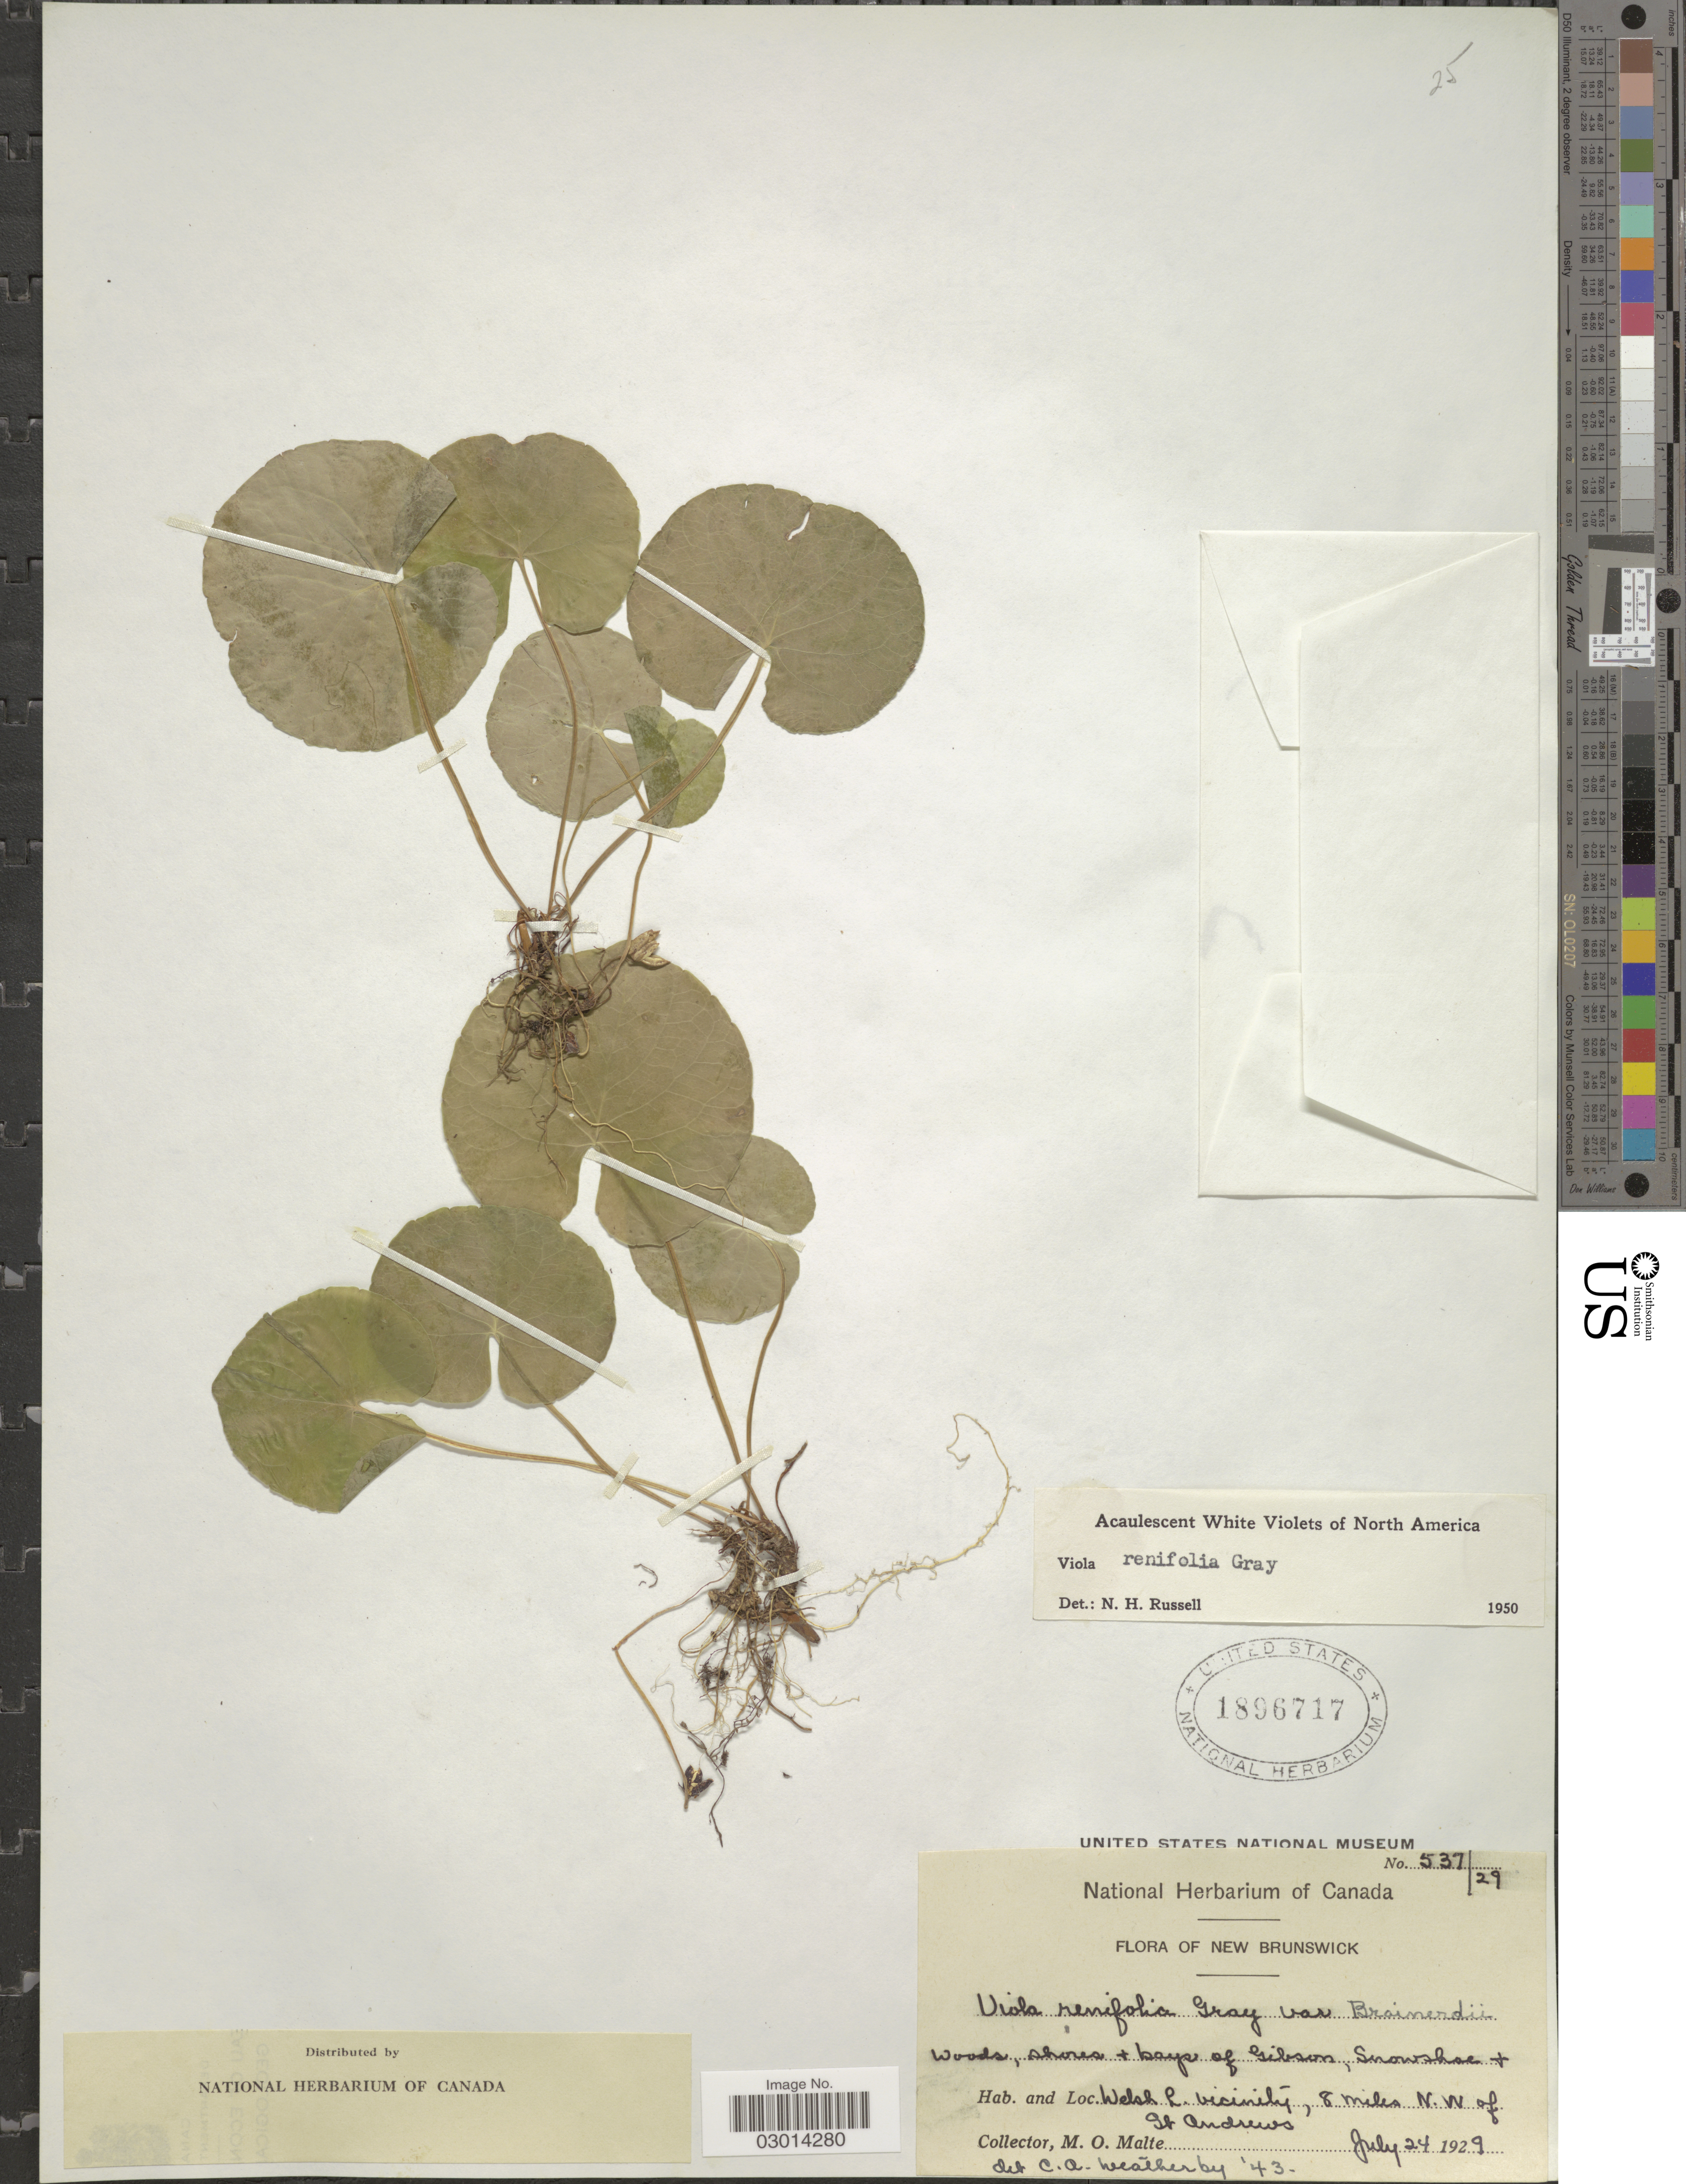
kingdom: Plantae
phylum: Tracheophyta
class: Magnoliopsida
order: Malpighiales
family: Violaceae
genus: Viola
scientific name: Viola renifolia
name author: A. Gray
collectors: M. O. Malte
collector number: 537/29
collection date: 1929-07-24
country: Canada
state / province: New Brunswick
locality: Shores + bays of Gibson, Snowshoe + Welsh L. vicinity, 8 miles N.W. of St Andrews.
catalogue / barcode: US 1896717